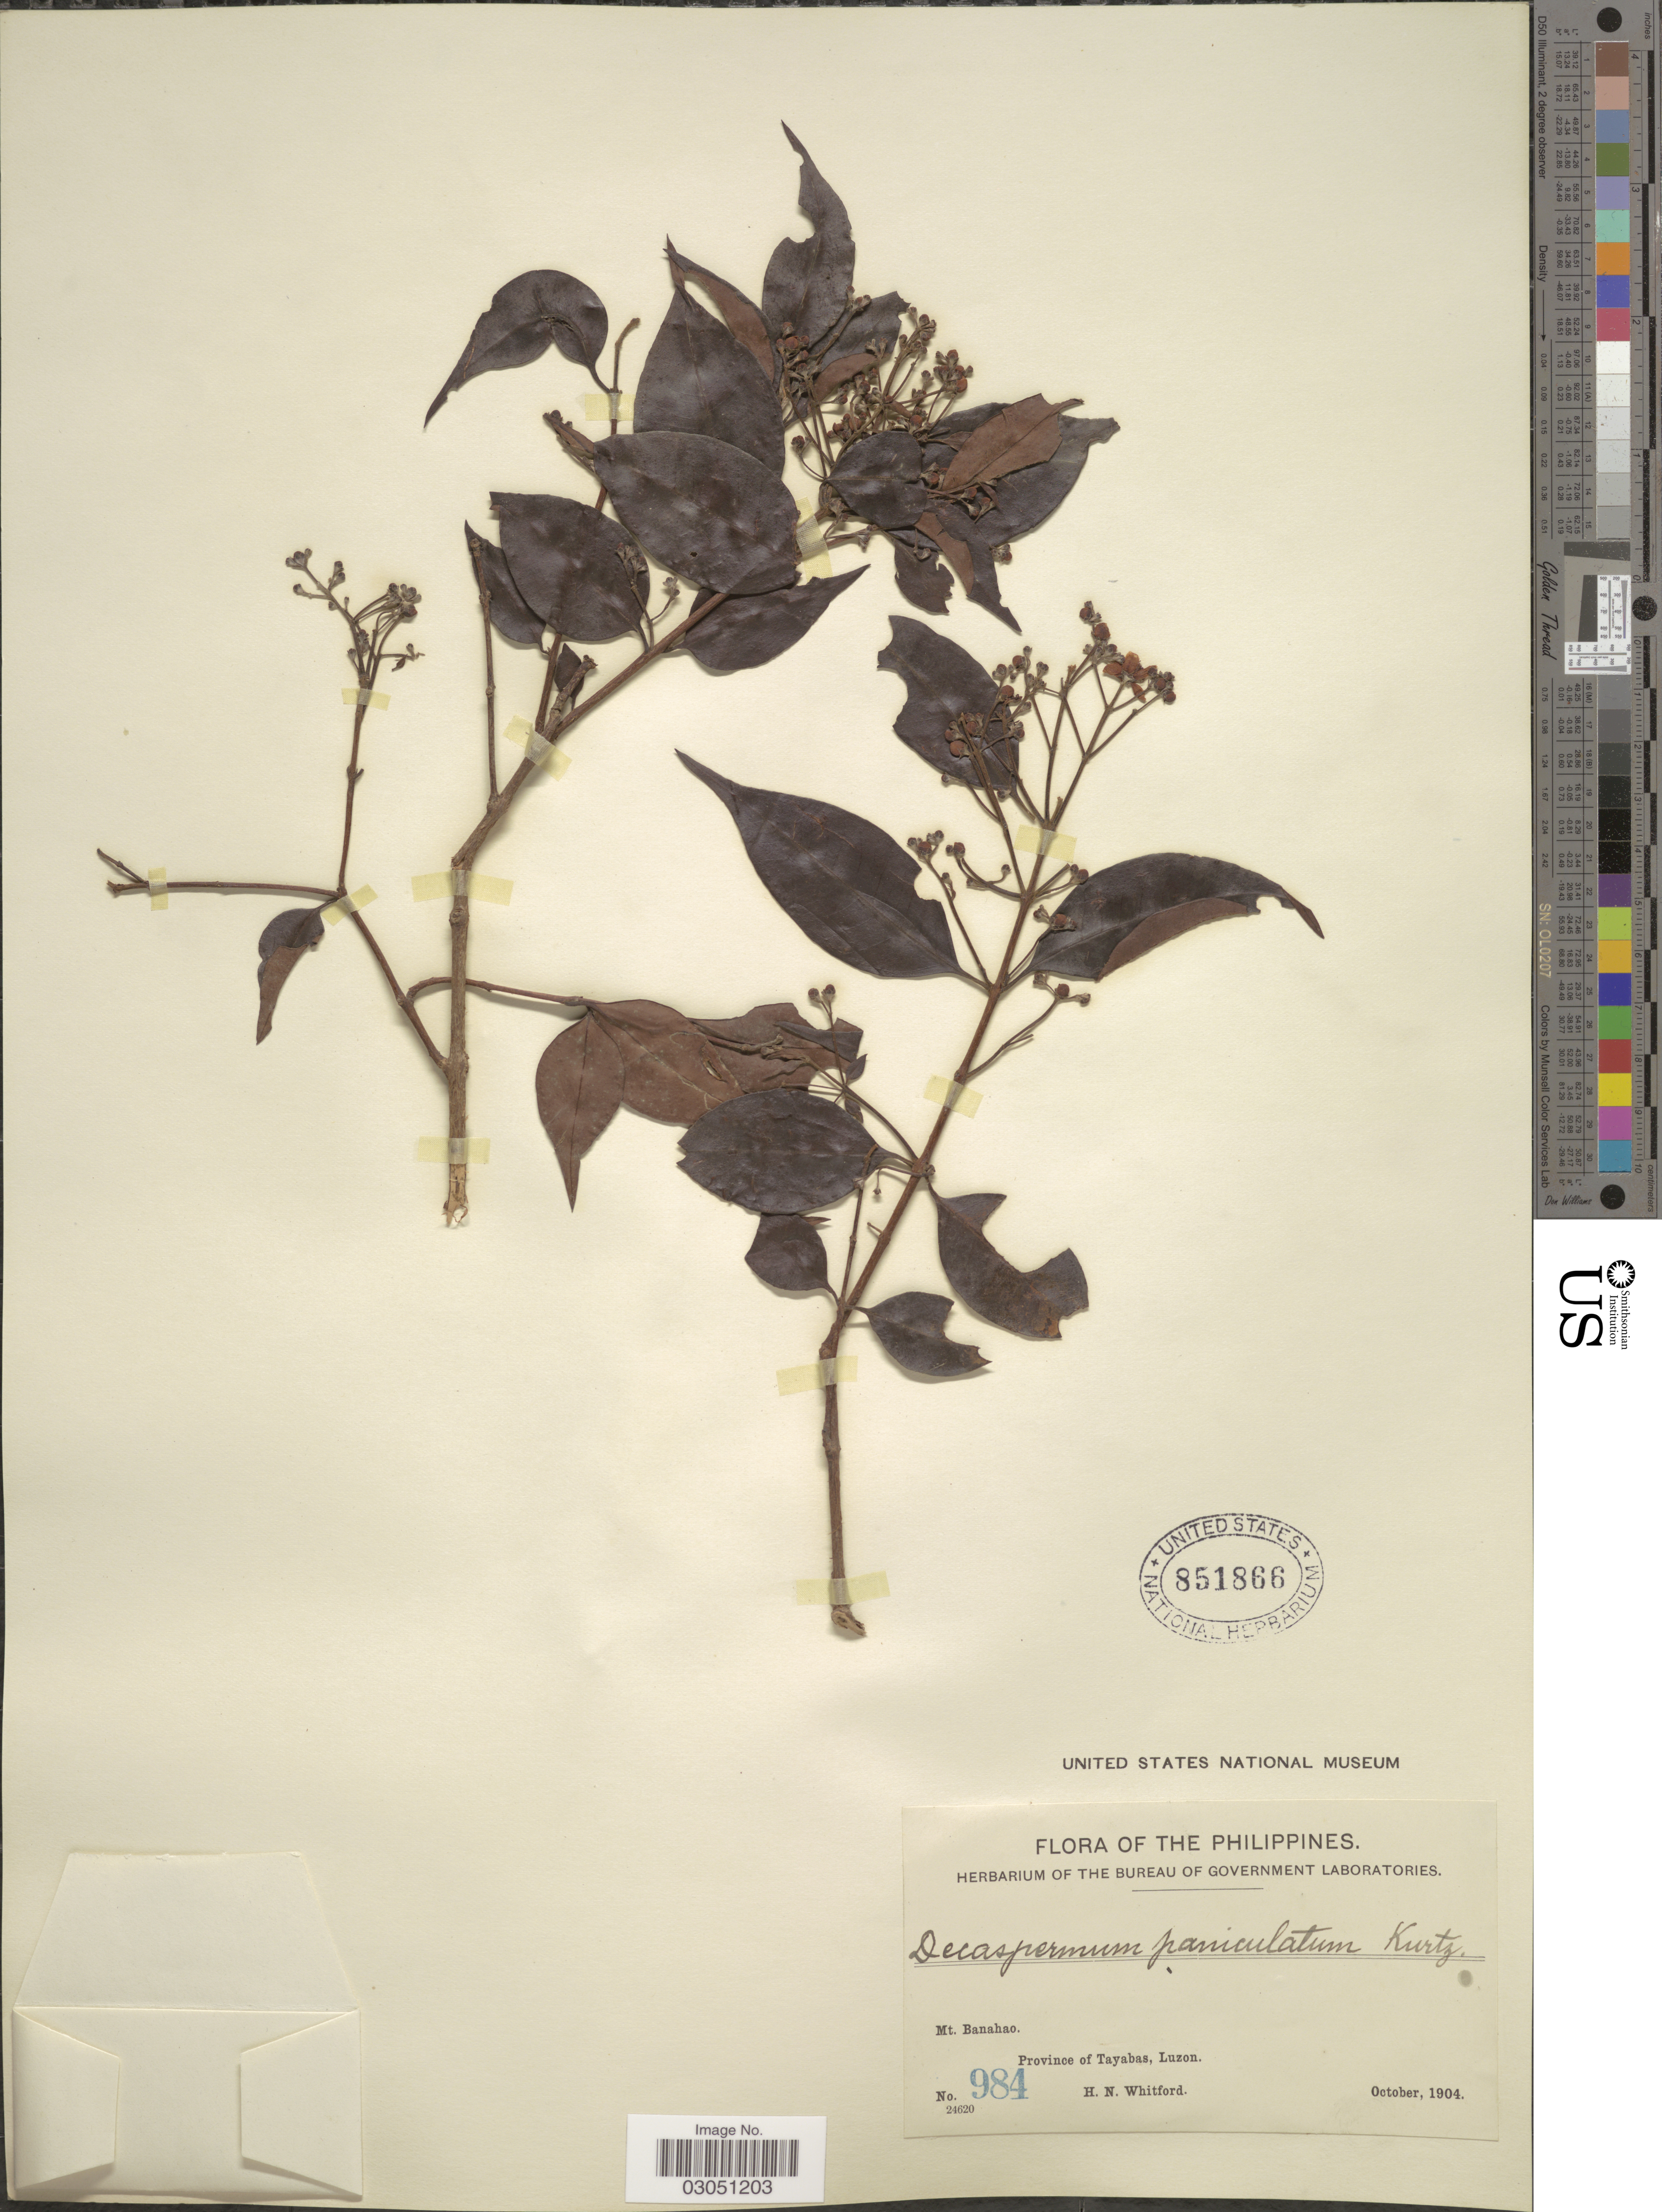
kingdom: Plantae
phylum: Tracheophyta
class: Magnoliopsida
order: Myrtales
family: Myrtaceae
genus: Decaspermum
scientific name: Decaspermum fruticosum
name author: J.R. Forst. & G. Forst.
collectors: H. N. Whitford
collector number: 984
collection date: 1904-10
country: Philippines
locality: The Philippines. Mt. Banahao. Province of Tayabas, Luzon.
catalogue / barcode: US 851866